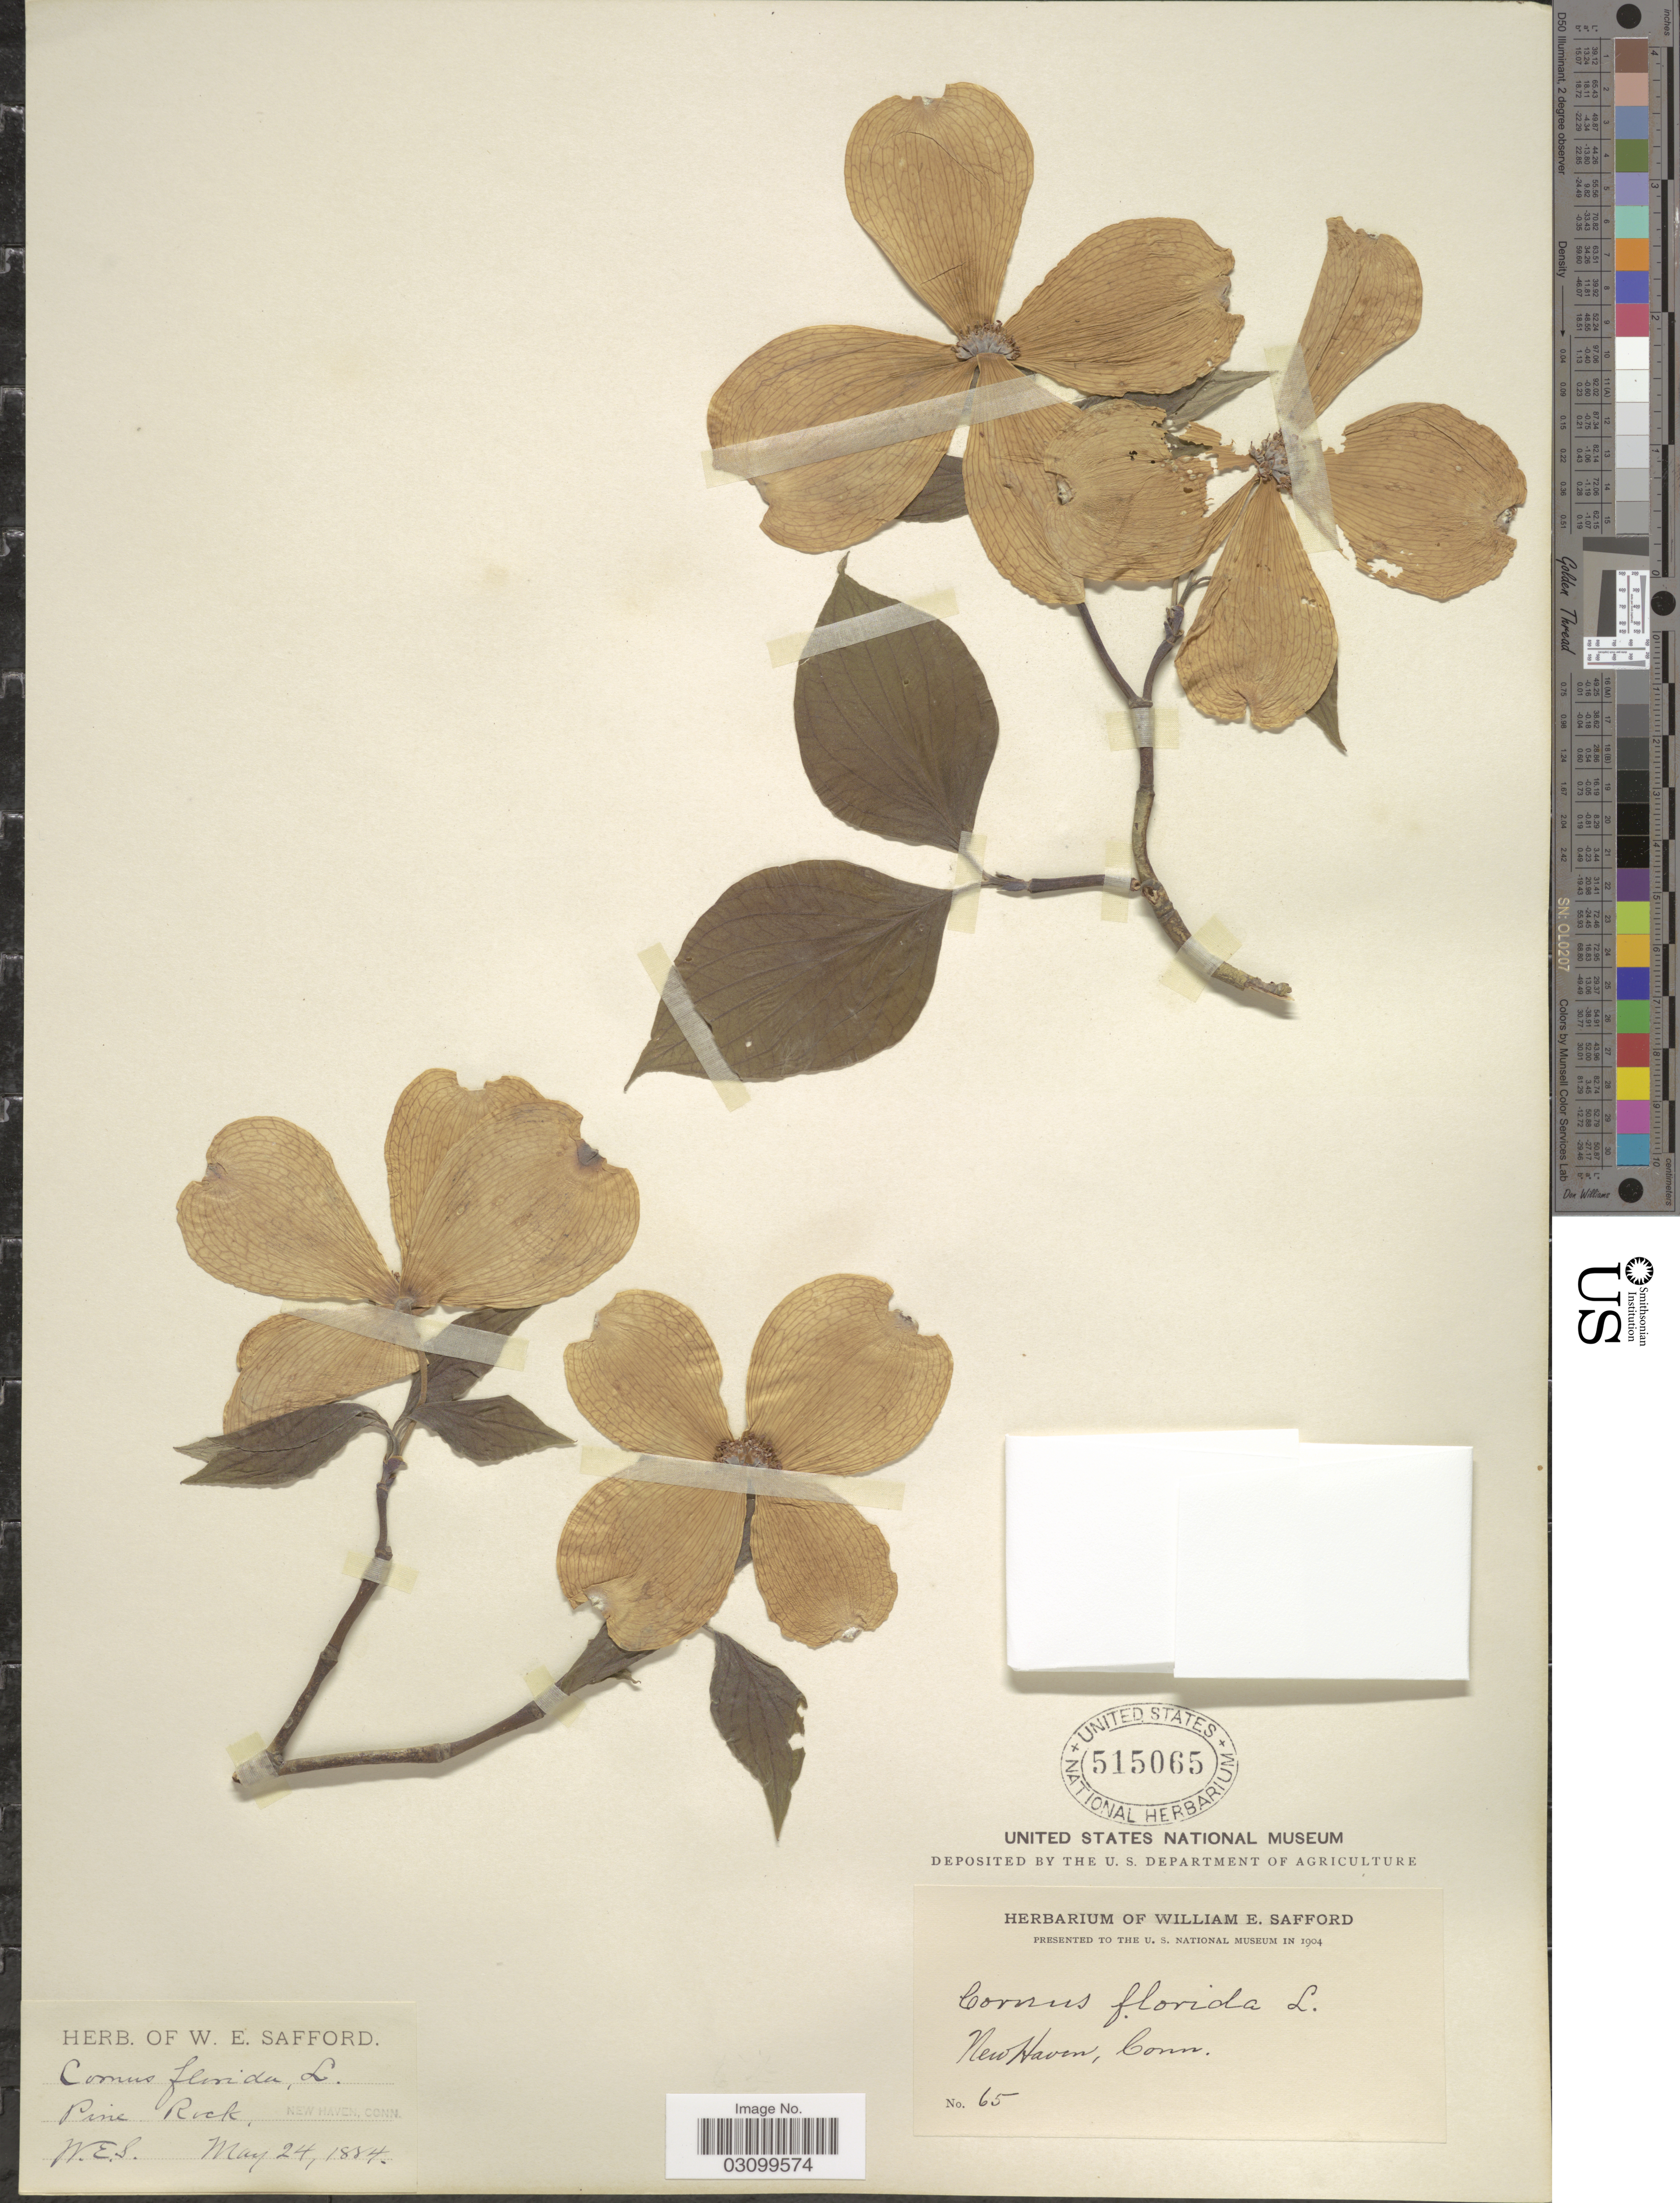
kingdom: Plantae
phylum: Tracheophyta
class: Magnoliopsida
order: Cornales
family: Cornaceae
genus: Cornus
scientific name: Cornus florida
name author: L.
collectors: W. E. Safford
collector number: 65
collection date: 1884-05-24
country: United States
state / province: Connecticut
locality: Pine Rock. New Haven.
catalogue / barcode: US 515065